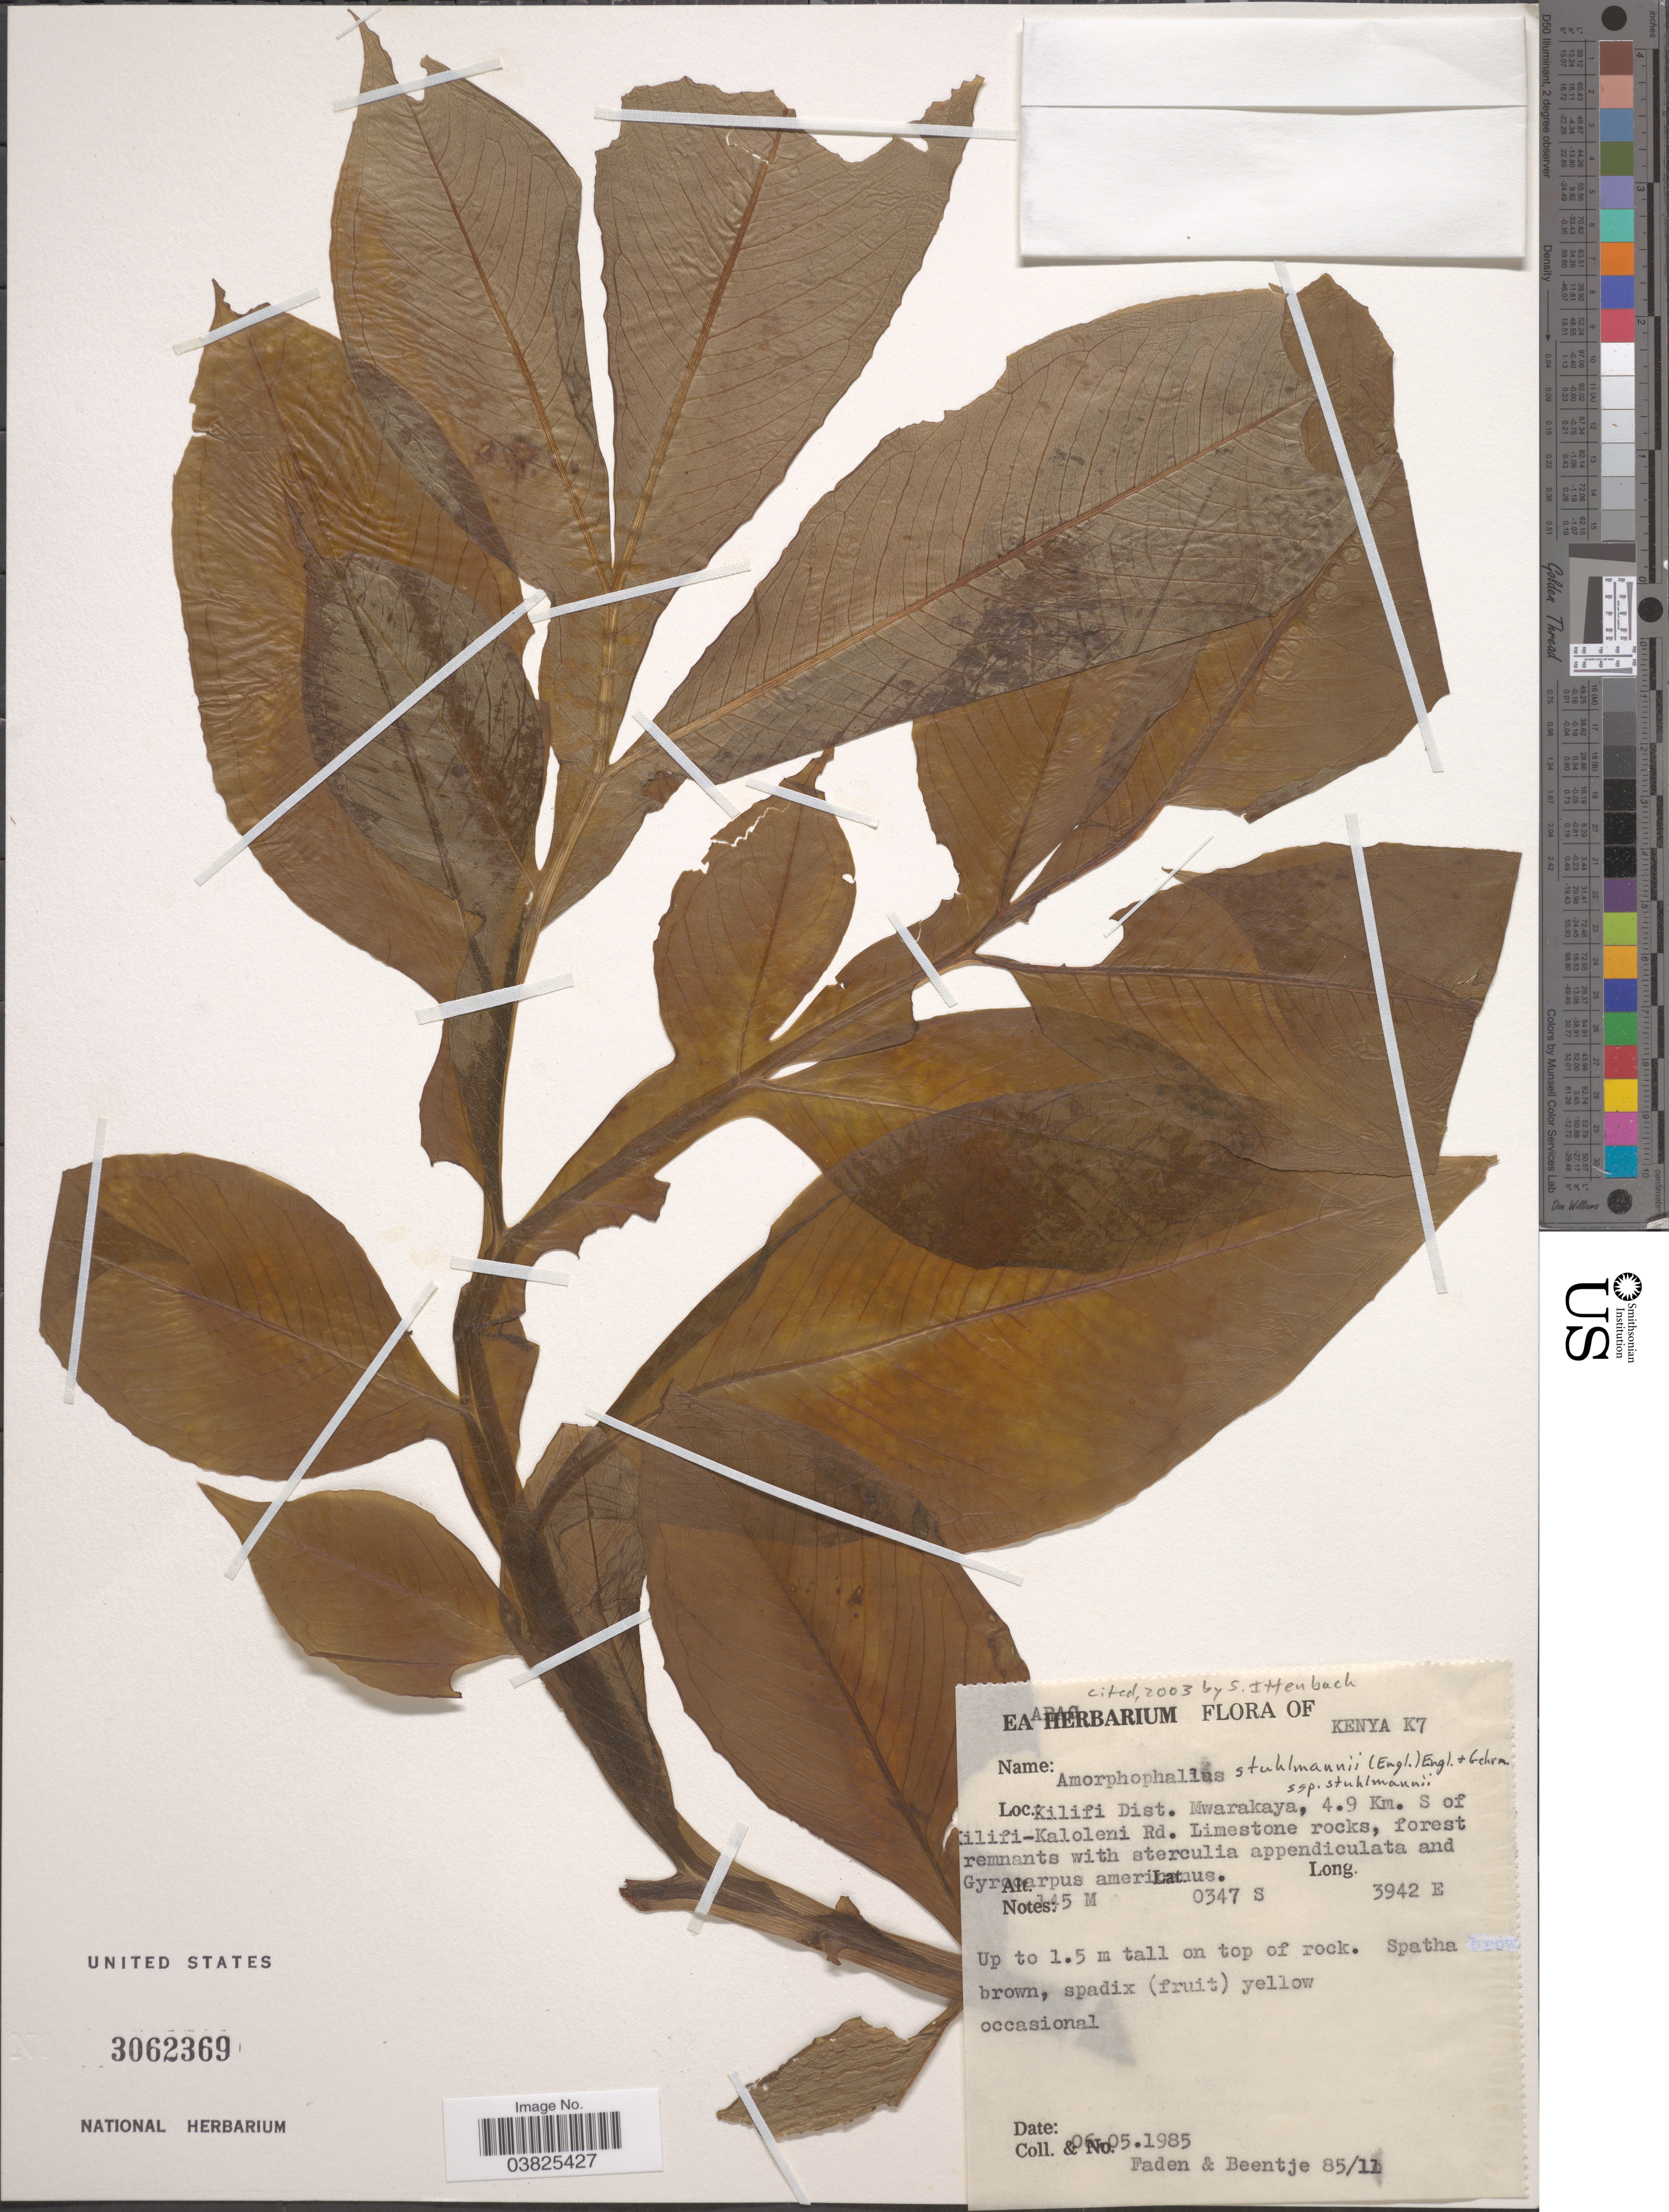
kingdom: Plantae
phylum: Tracheophyta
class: Liliopsida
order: Alismatales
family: Araceae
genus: Amorphophallus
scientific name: Amorphophallus stuhlmannii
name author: (Engl.) Engl. & Gehrm.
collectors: -- Faden & -- Beentje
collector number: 85/11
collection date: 1985-05-06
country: Kenya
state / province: Kilifi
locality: Kenya K7. Kilifi Dist. Mwarakaya, 4.9 Km. S of Kilifi-Kaloleni Rd.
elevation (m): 145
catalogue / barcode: US 3062369